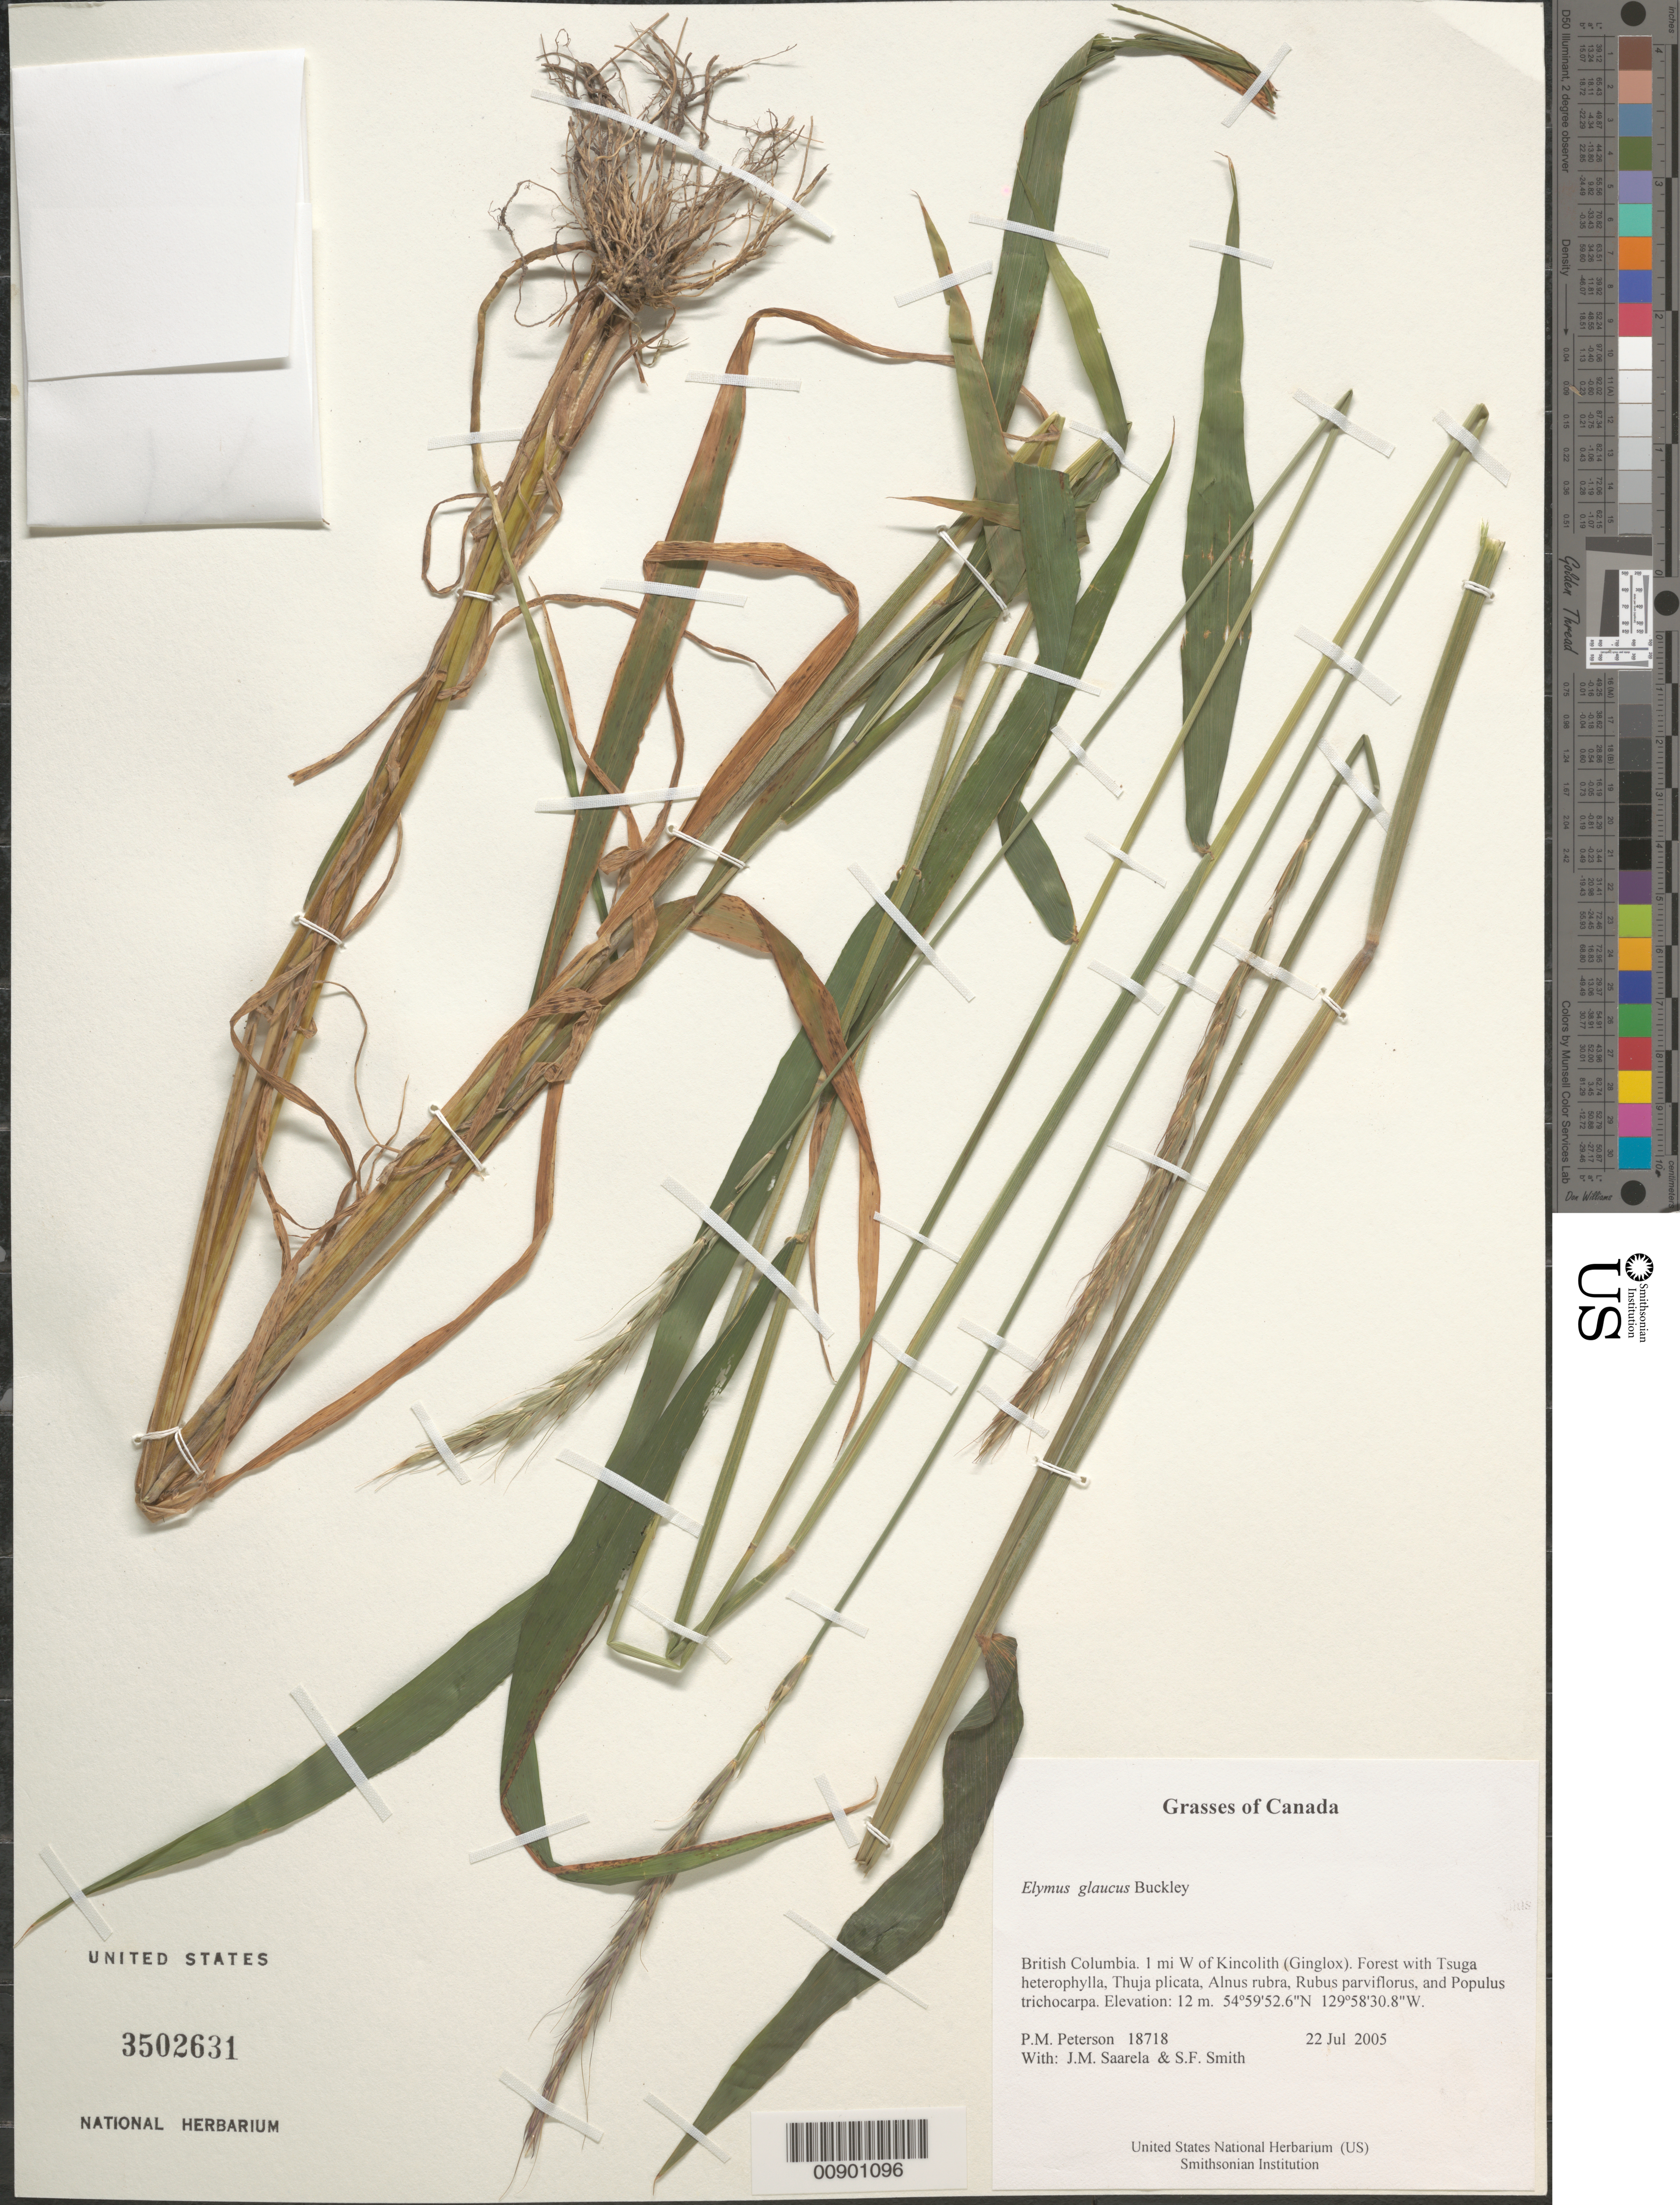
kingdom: Plantae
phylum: Tracheophyta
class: Liliopsida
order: Poales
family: Poaceae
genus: Elymus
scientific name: Elymus glaucus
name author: Buckley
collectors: P. M. Peterson, J. Saarela & J. Smith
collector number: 18718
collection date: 2015-07-22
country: Canada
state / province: British Columbia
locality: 1 mi W of Kincolith (Ginglox).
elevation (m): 12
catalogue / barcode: US 3502631